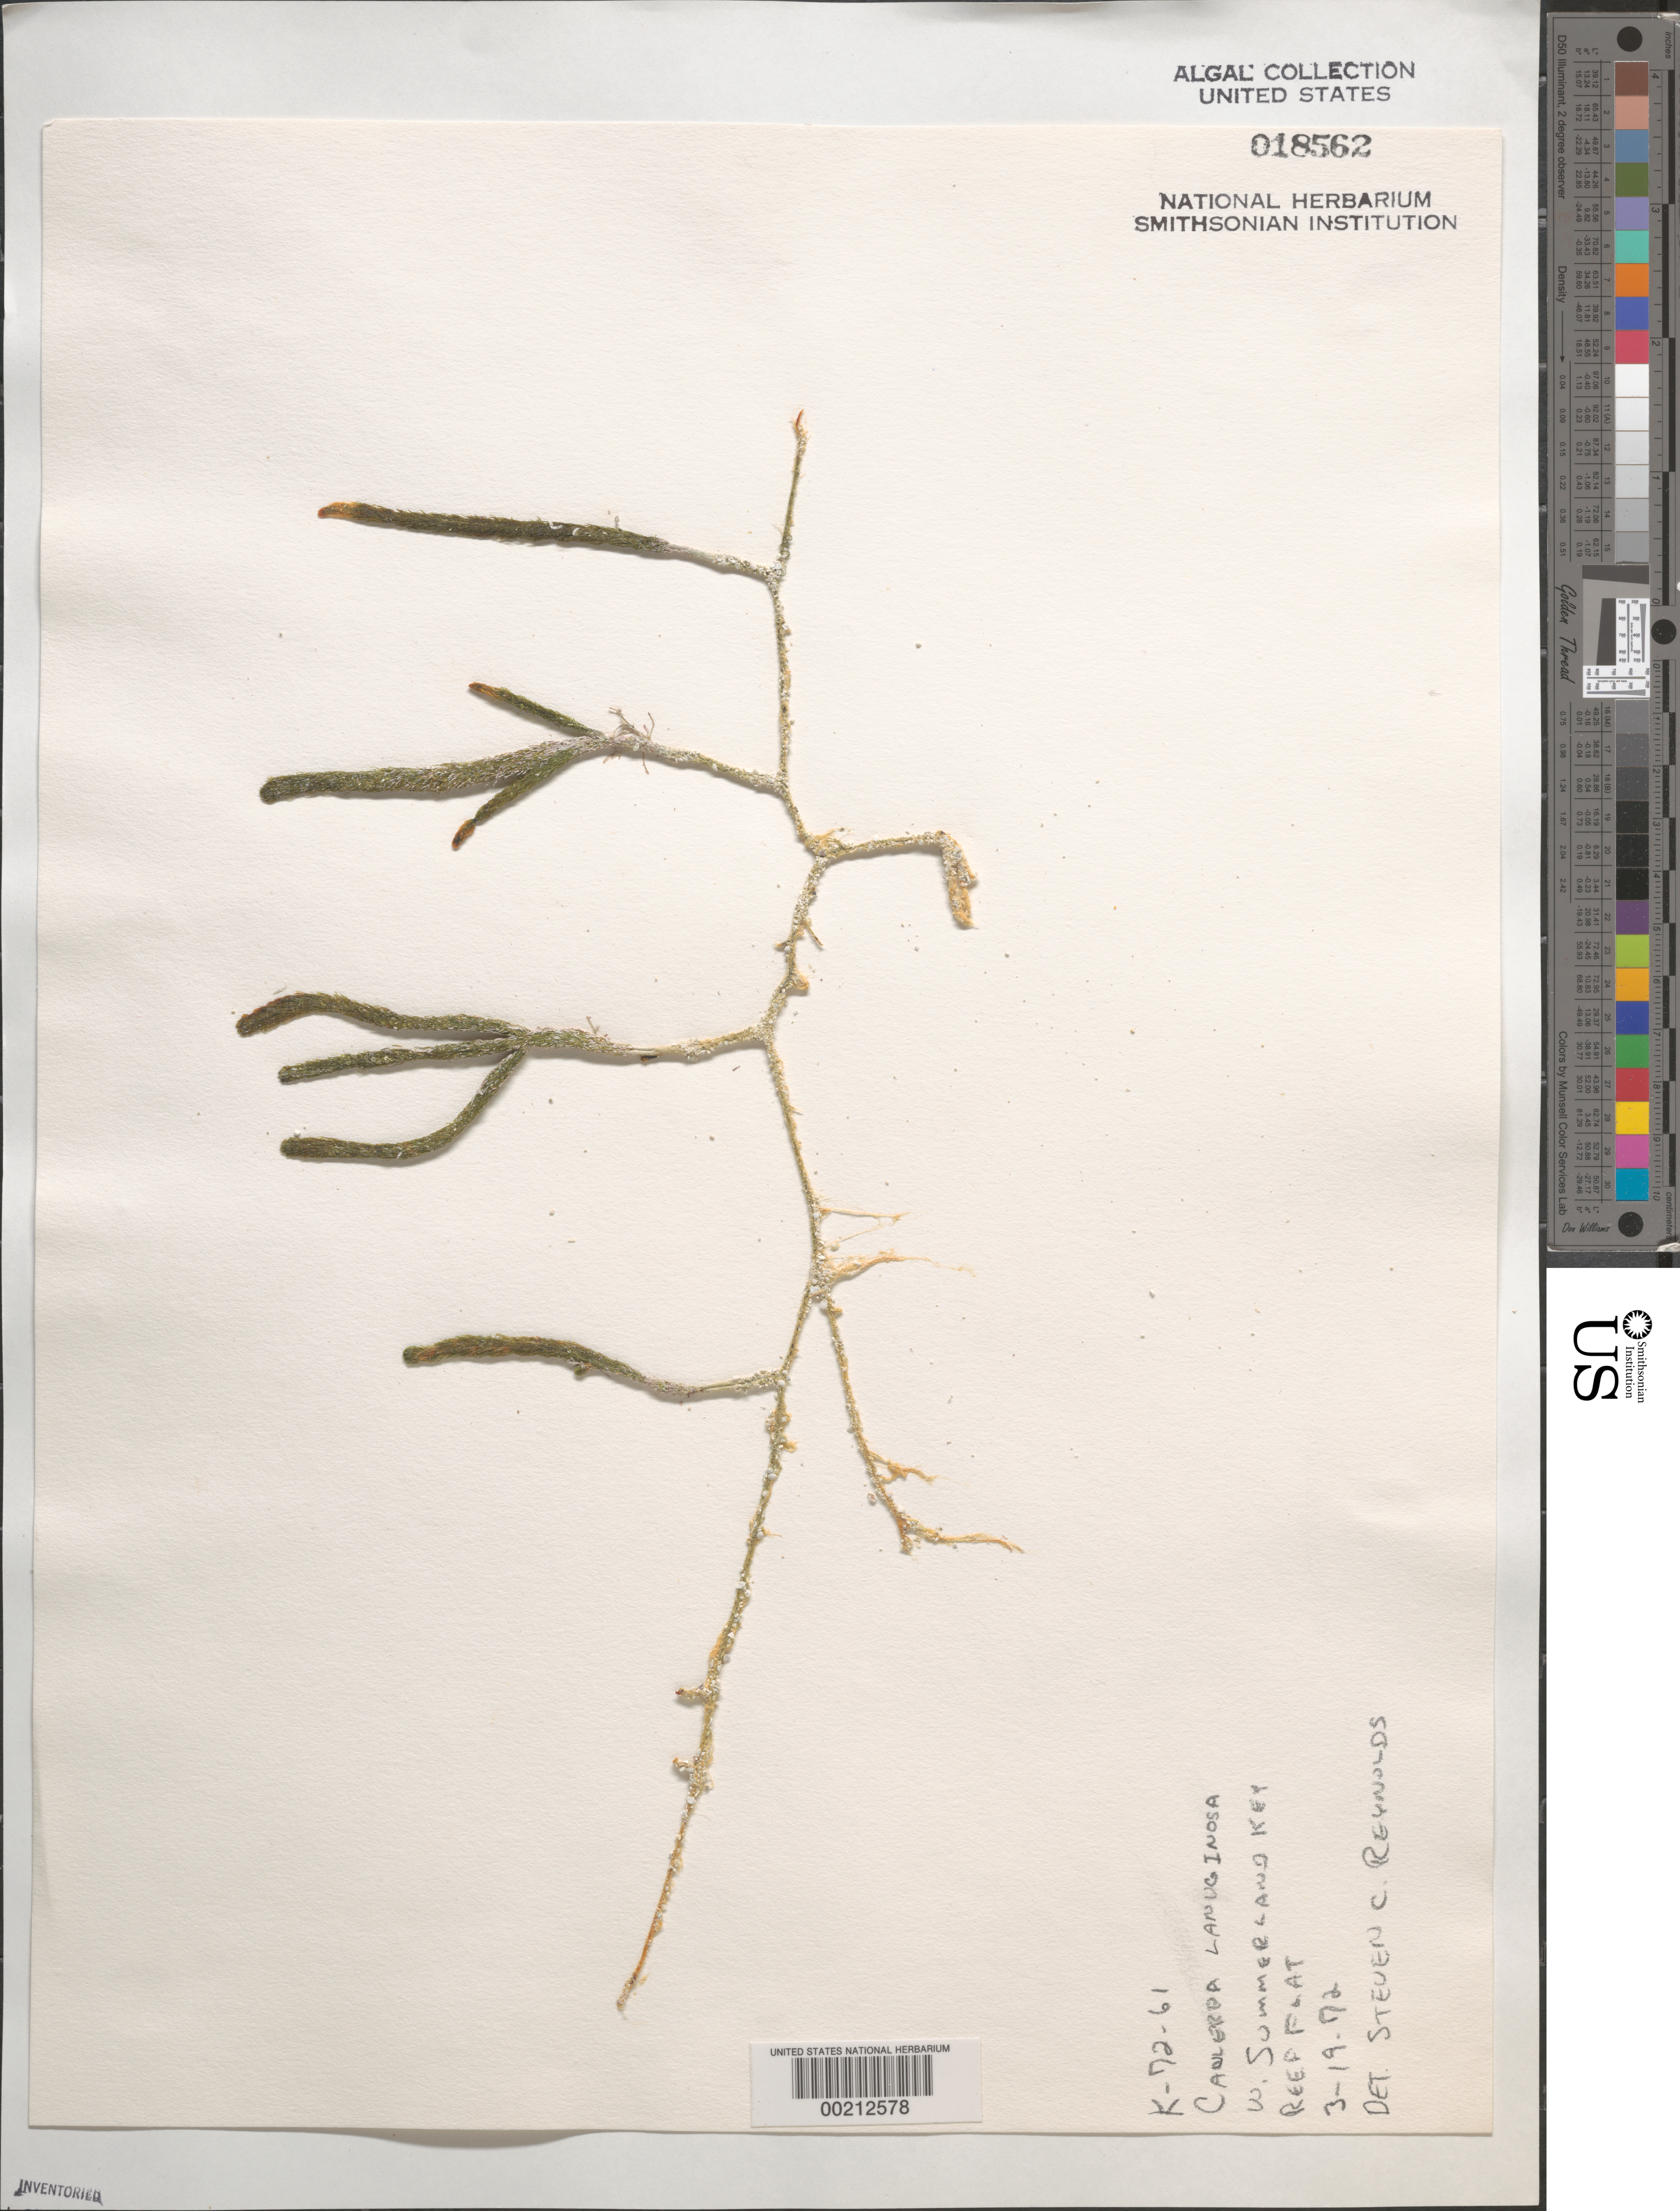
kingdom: Plantae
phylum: Chlorophyta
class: Ulvophyceae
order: Bryopsidales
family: Caulerpaceae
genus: Caulerpa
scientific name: Caulerpa lanuginosa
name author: J. Agardh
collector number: K-72-61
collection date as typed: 19 Mar 1972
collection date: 1972-03-19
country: United States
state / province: Florida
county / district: Monroe County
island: West Summerland Key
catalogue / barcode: US 18562